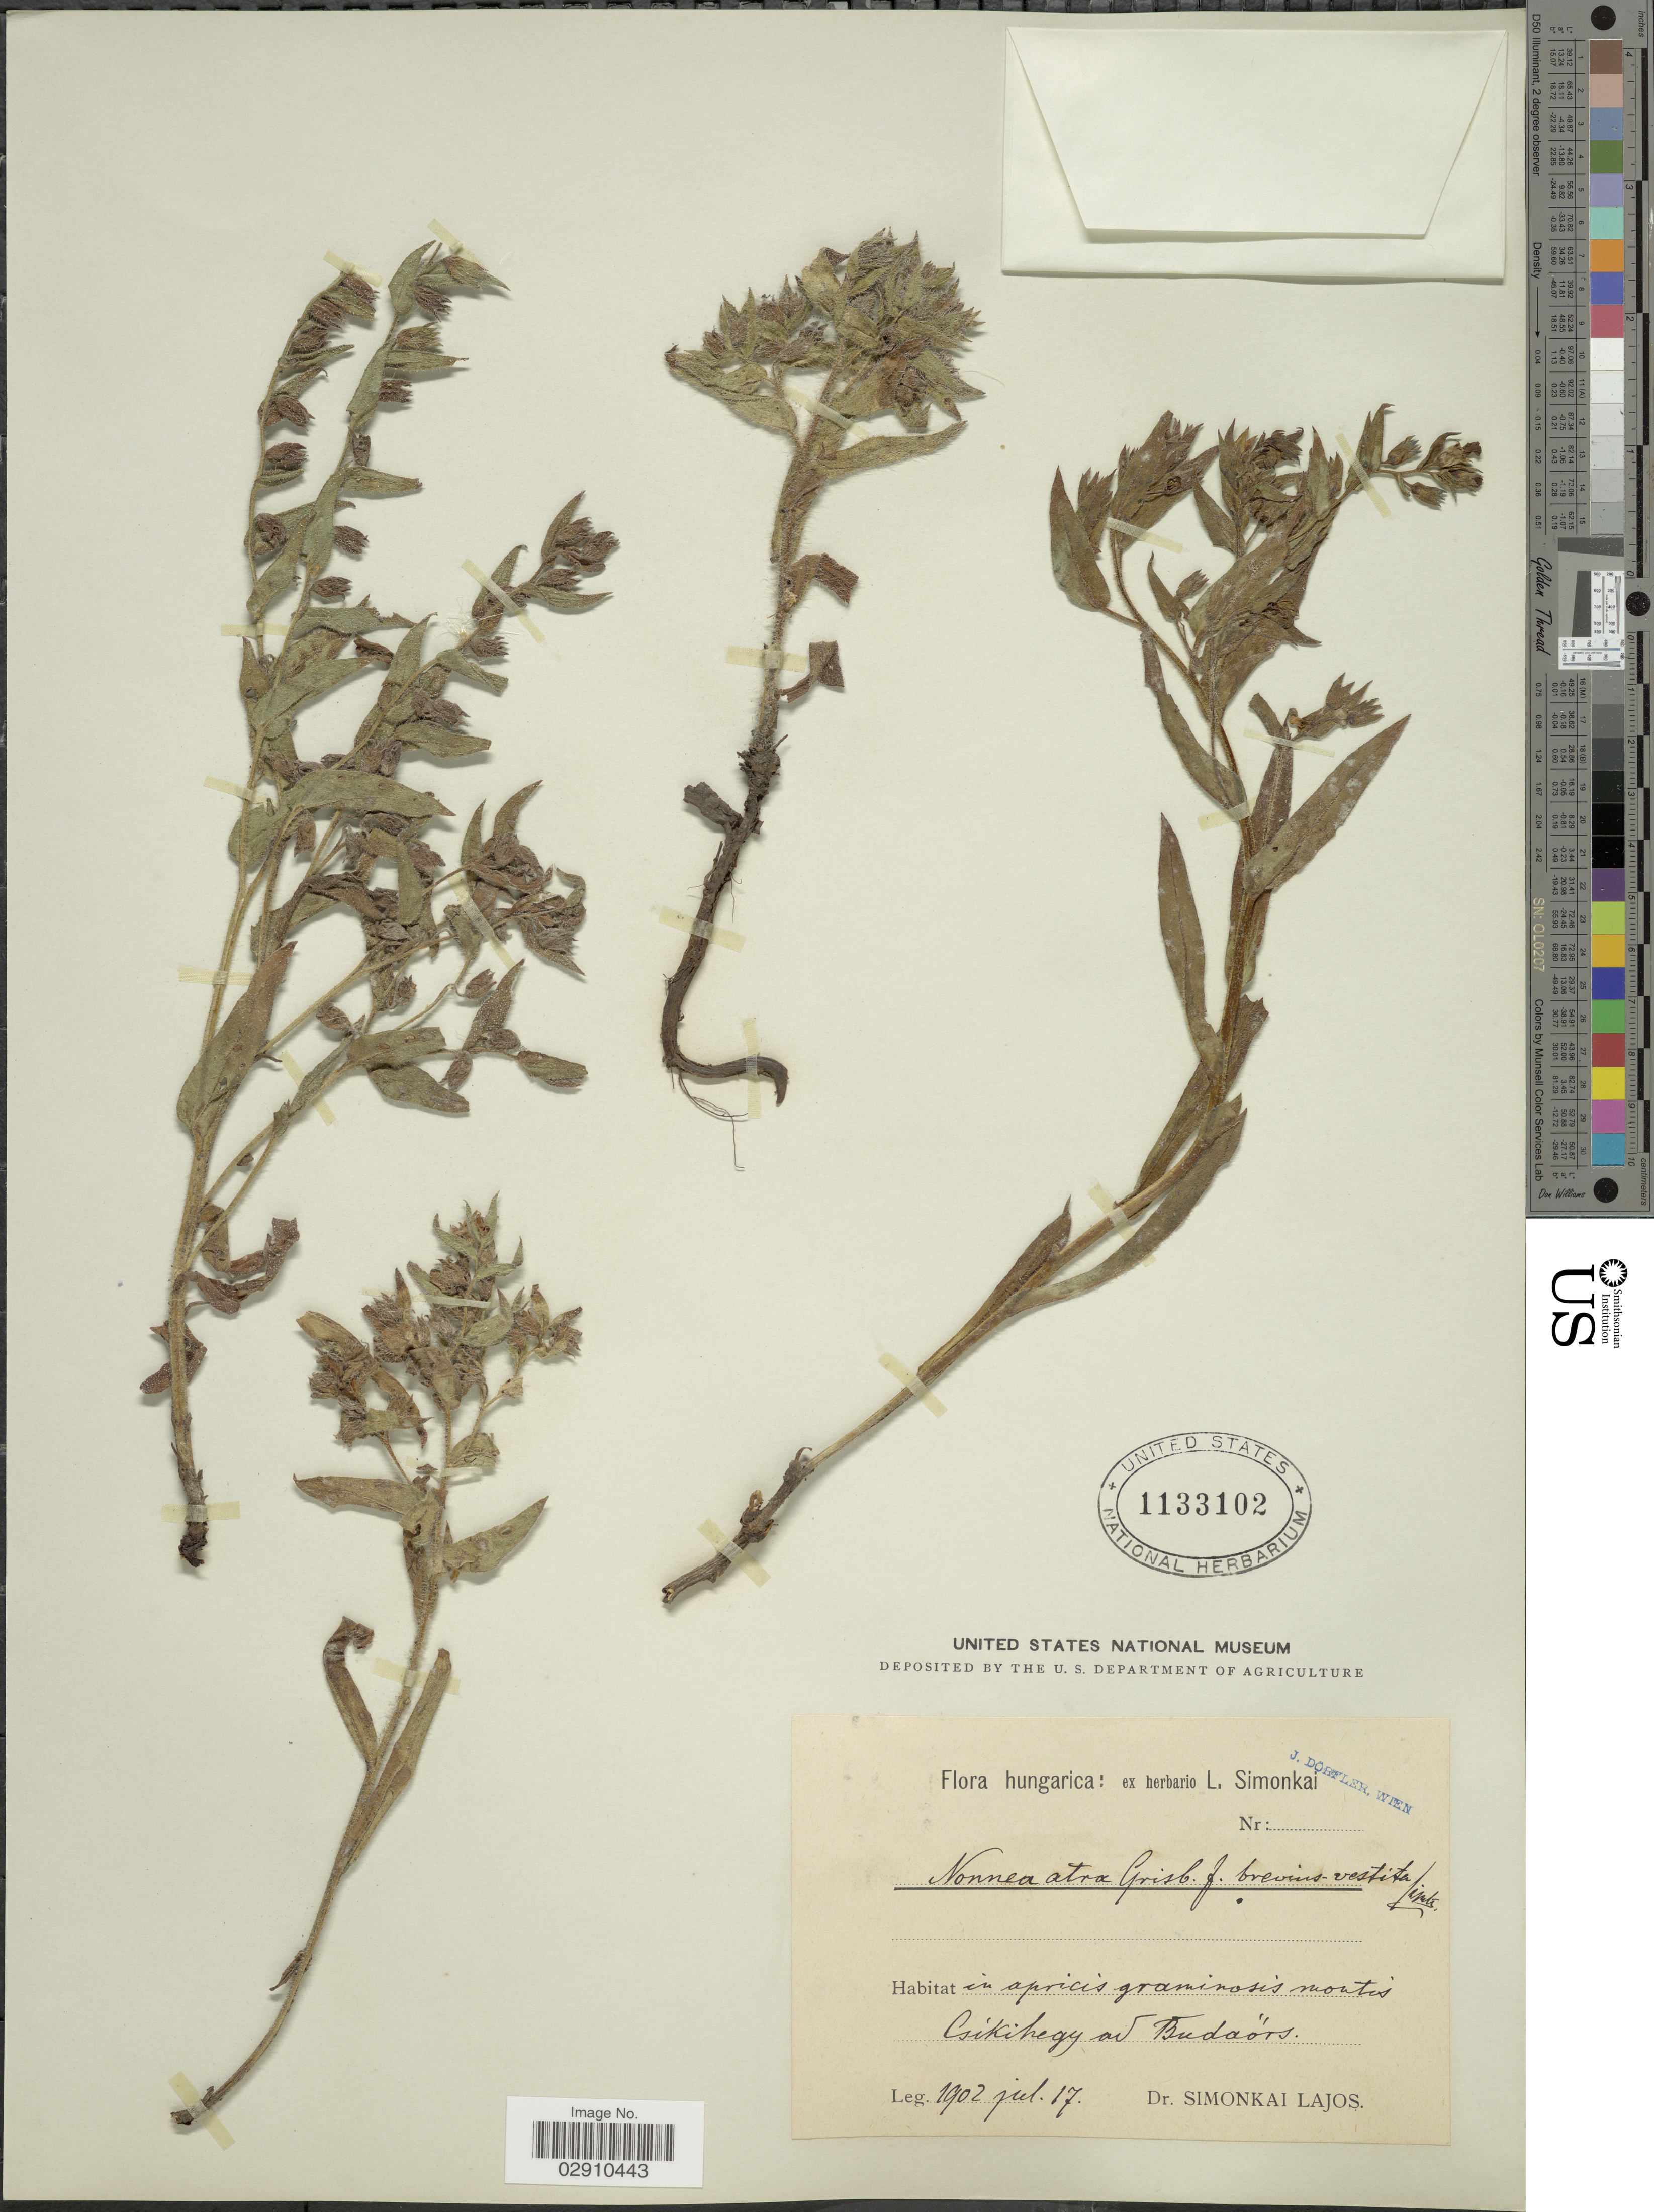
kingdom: Plantae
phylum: Tracheophyta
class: Magnoliopsida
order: Boraginales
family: Boraginaceae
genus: Nonea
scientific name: Nonea atra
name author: Griseb.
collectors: L. Simonkai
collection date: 1902-07-17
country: Hungary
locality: In apricis graminosis montis Csikihegy ad Budaörs.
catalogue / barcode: US 1133102